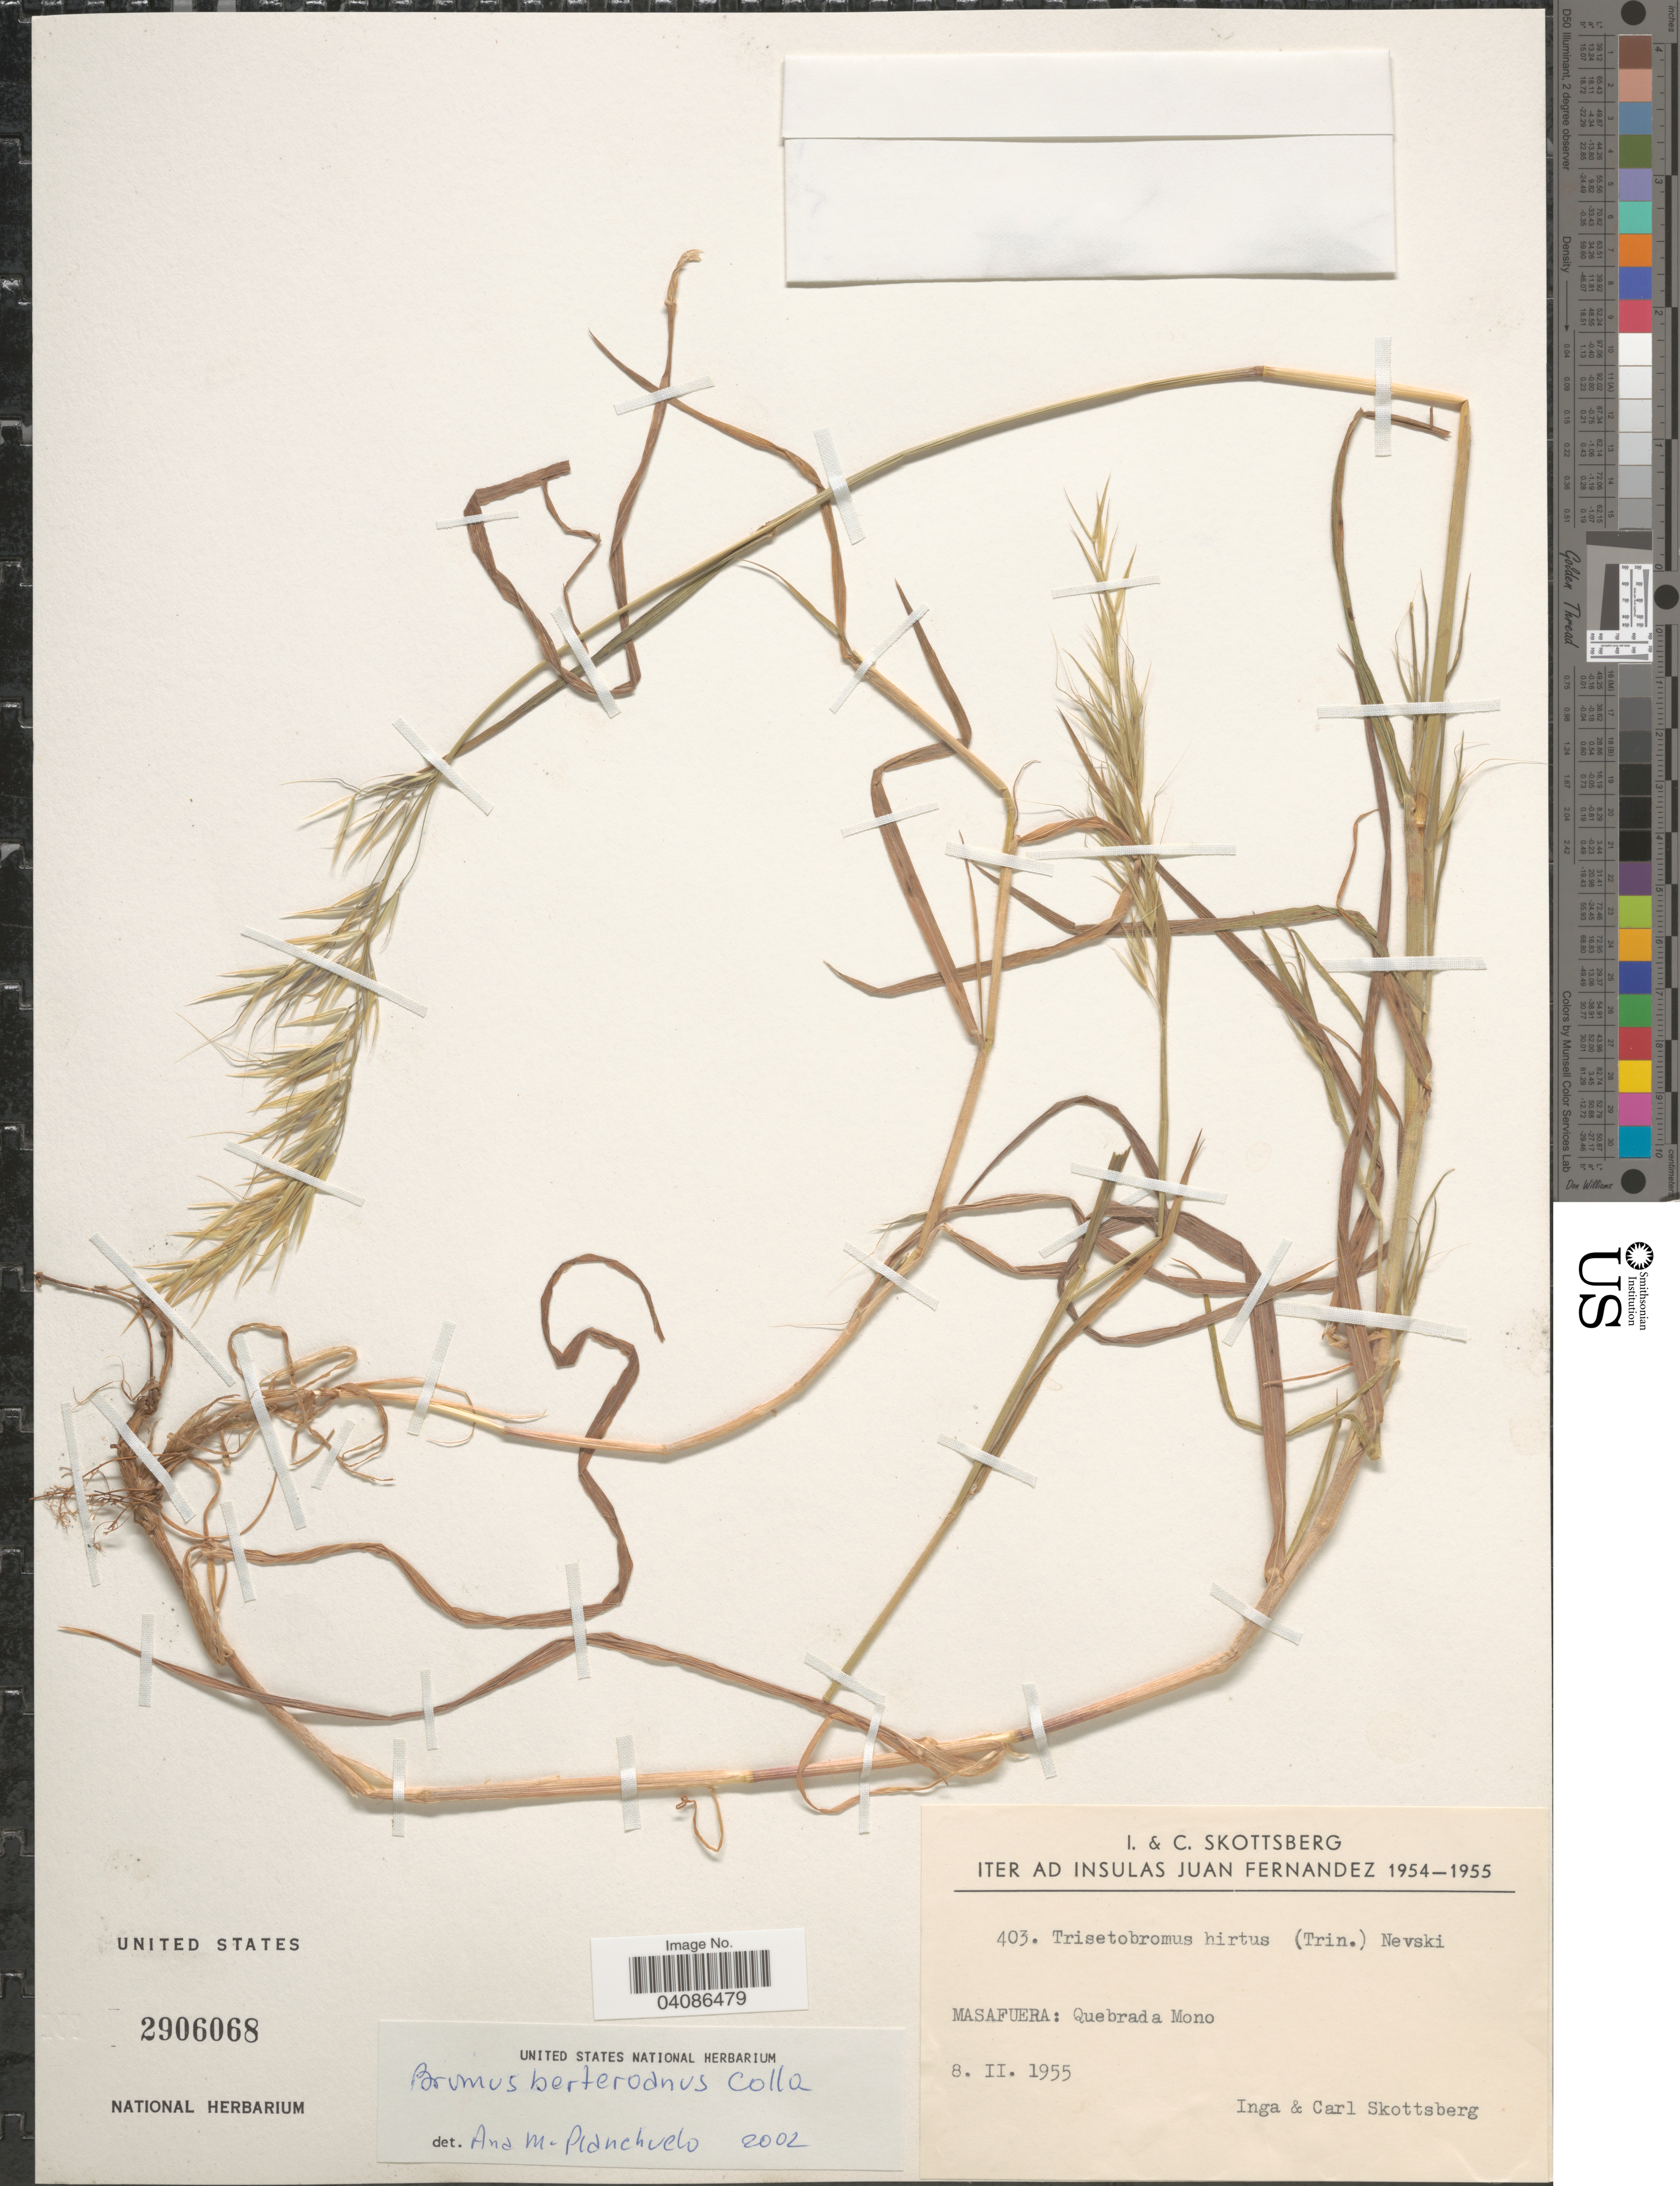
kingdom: Plantae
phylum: Tracheophyta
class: Liliopsida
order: Poales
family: Poaceae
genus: Bromus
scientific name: Bromus berteroanus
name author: Colla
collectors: I. Skottsberg & C. Skottsberg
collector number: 403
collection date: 1955-02-08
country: Chile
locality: Iter ad Insulas Juan Fernandez 1954-1955. Masafuera: Quebrada Mono.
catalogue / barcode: US 2906068